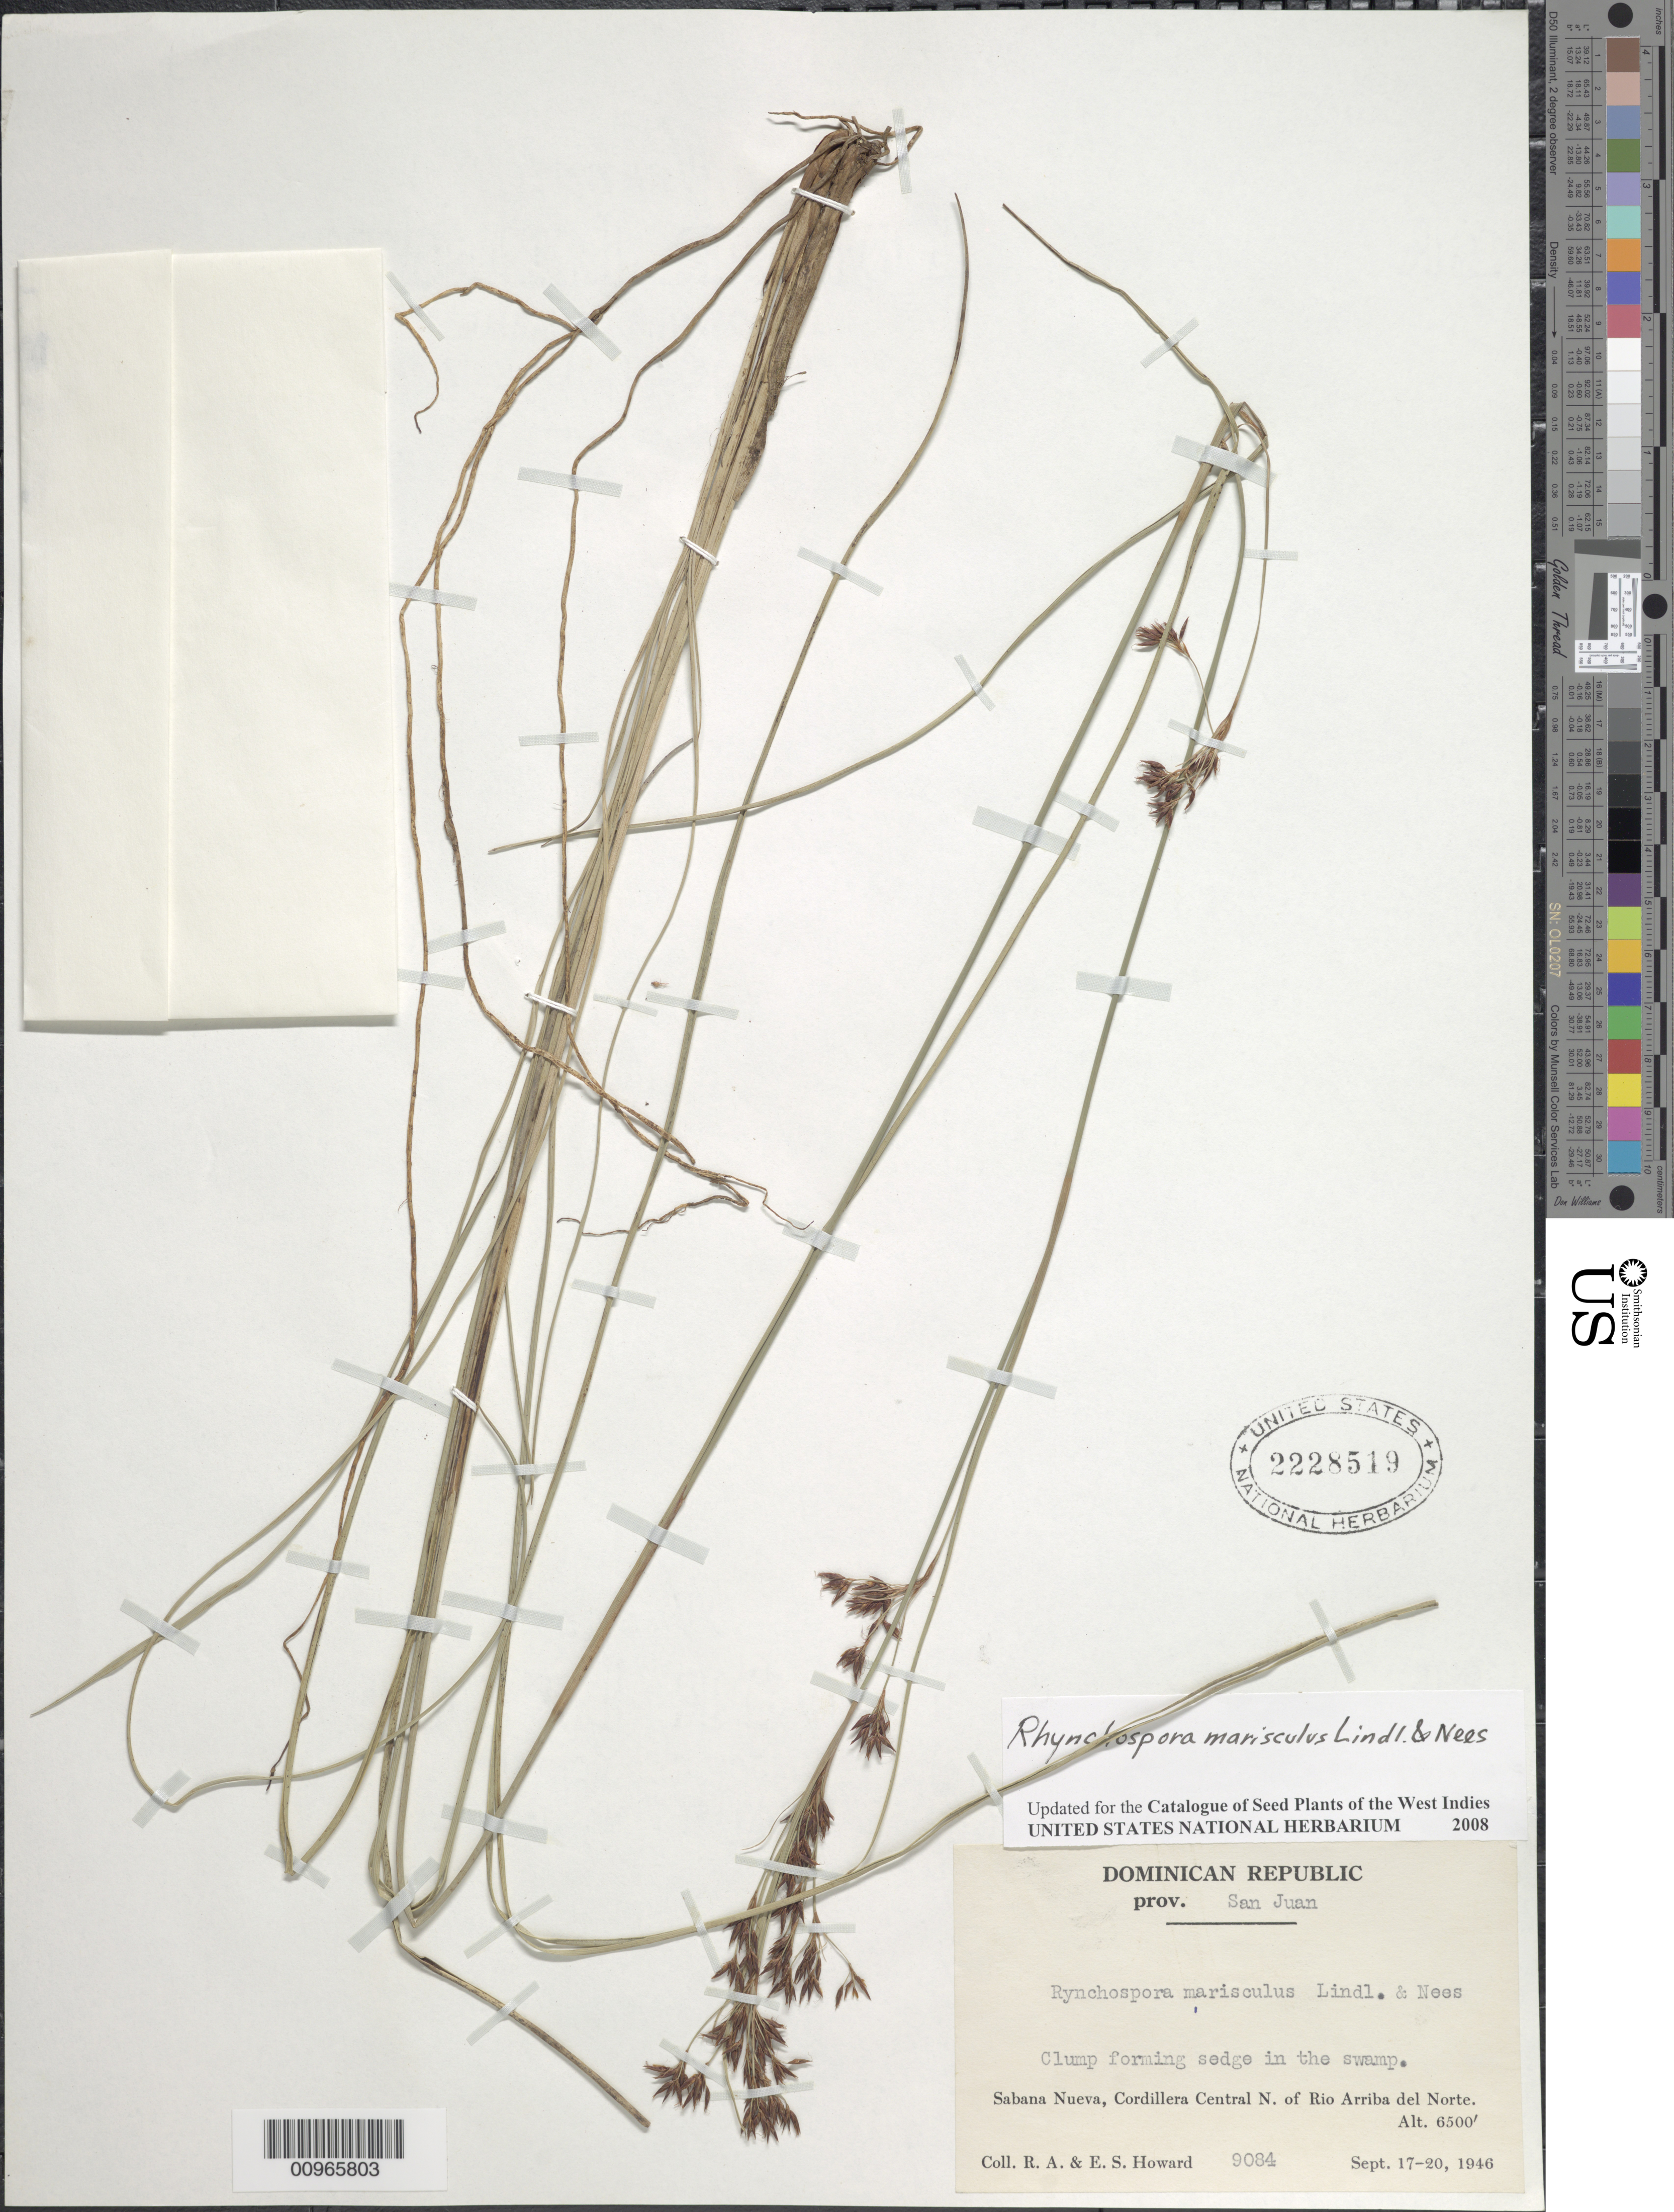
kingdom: Plantae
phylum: Tracheophyta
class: Liliopsida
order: Poales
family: Cyperaceae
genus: Rhynchospora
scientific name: Rhynchospora marisculus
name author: Lindl. & Nees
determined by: Strong, M. T., (US), Smithsonian Institution - National Museum of Natural History (UNITED STATES)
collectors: R. A. Howard & E. S. Howard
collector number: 9084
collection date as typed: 17 Sep 1946 to 20 Sep 1946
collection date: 1946-09-17/1946-09-20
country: Dominican Republic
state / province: San Juan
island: Hispaniola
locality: In swamp, Sabana Nueva, Cordillera Central N of Rio Arriba del Norte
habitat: In the swamp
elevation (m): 1981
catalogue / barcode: US 2228519